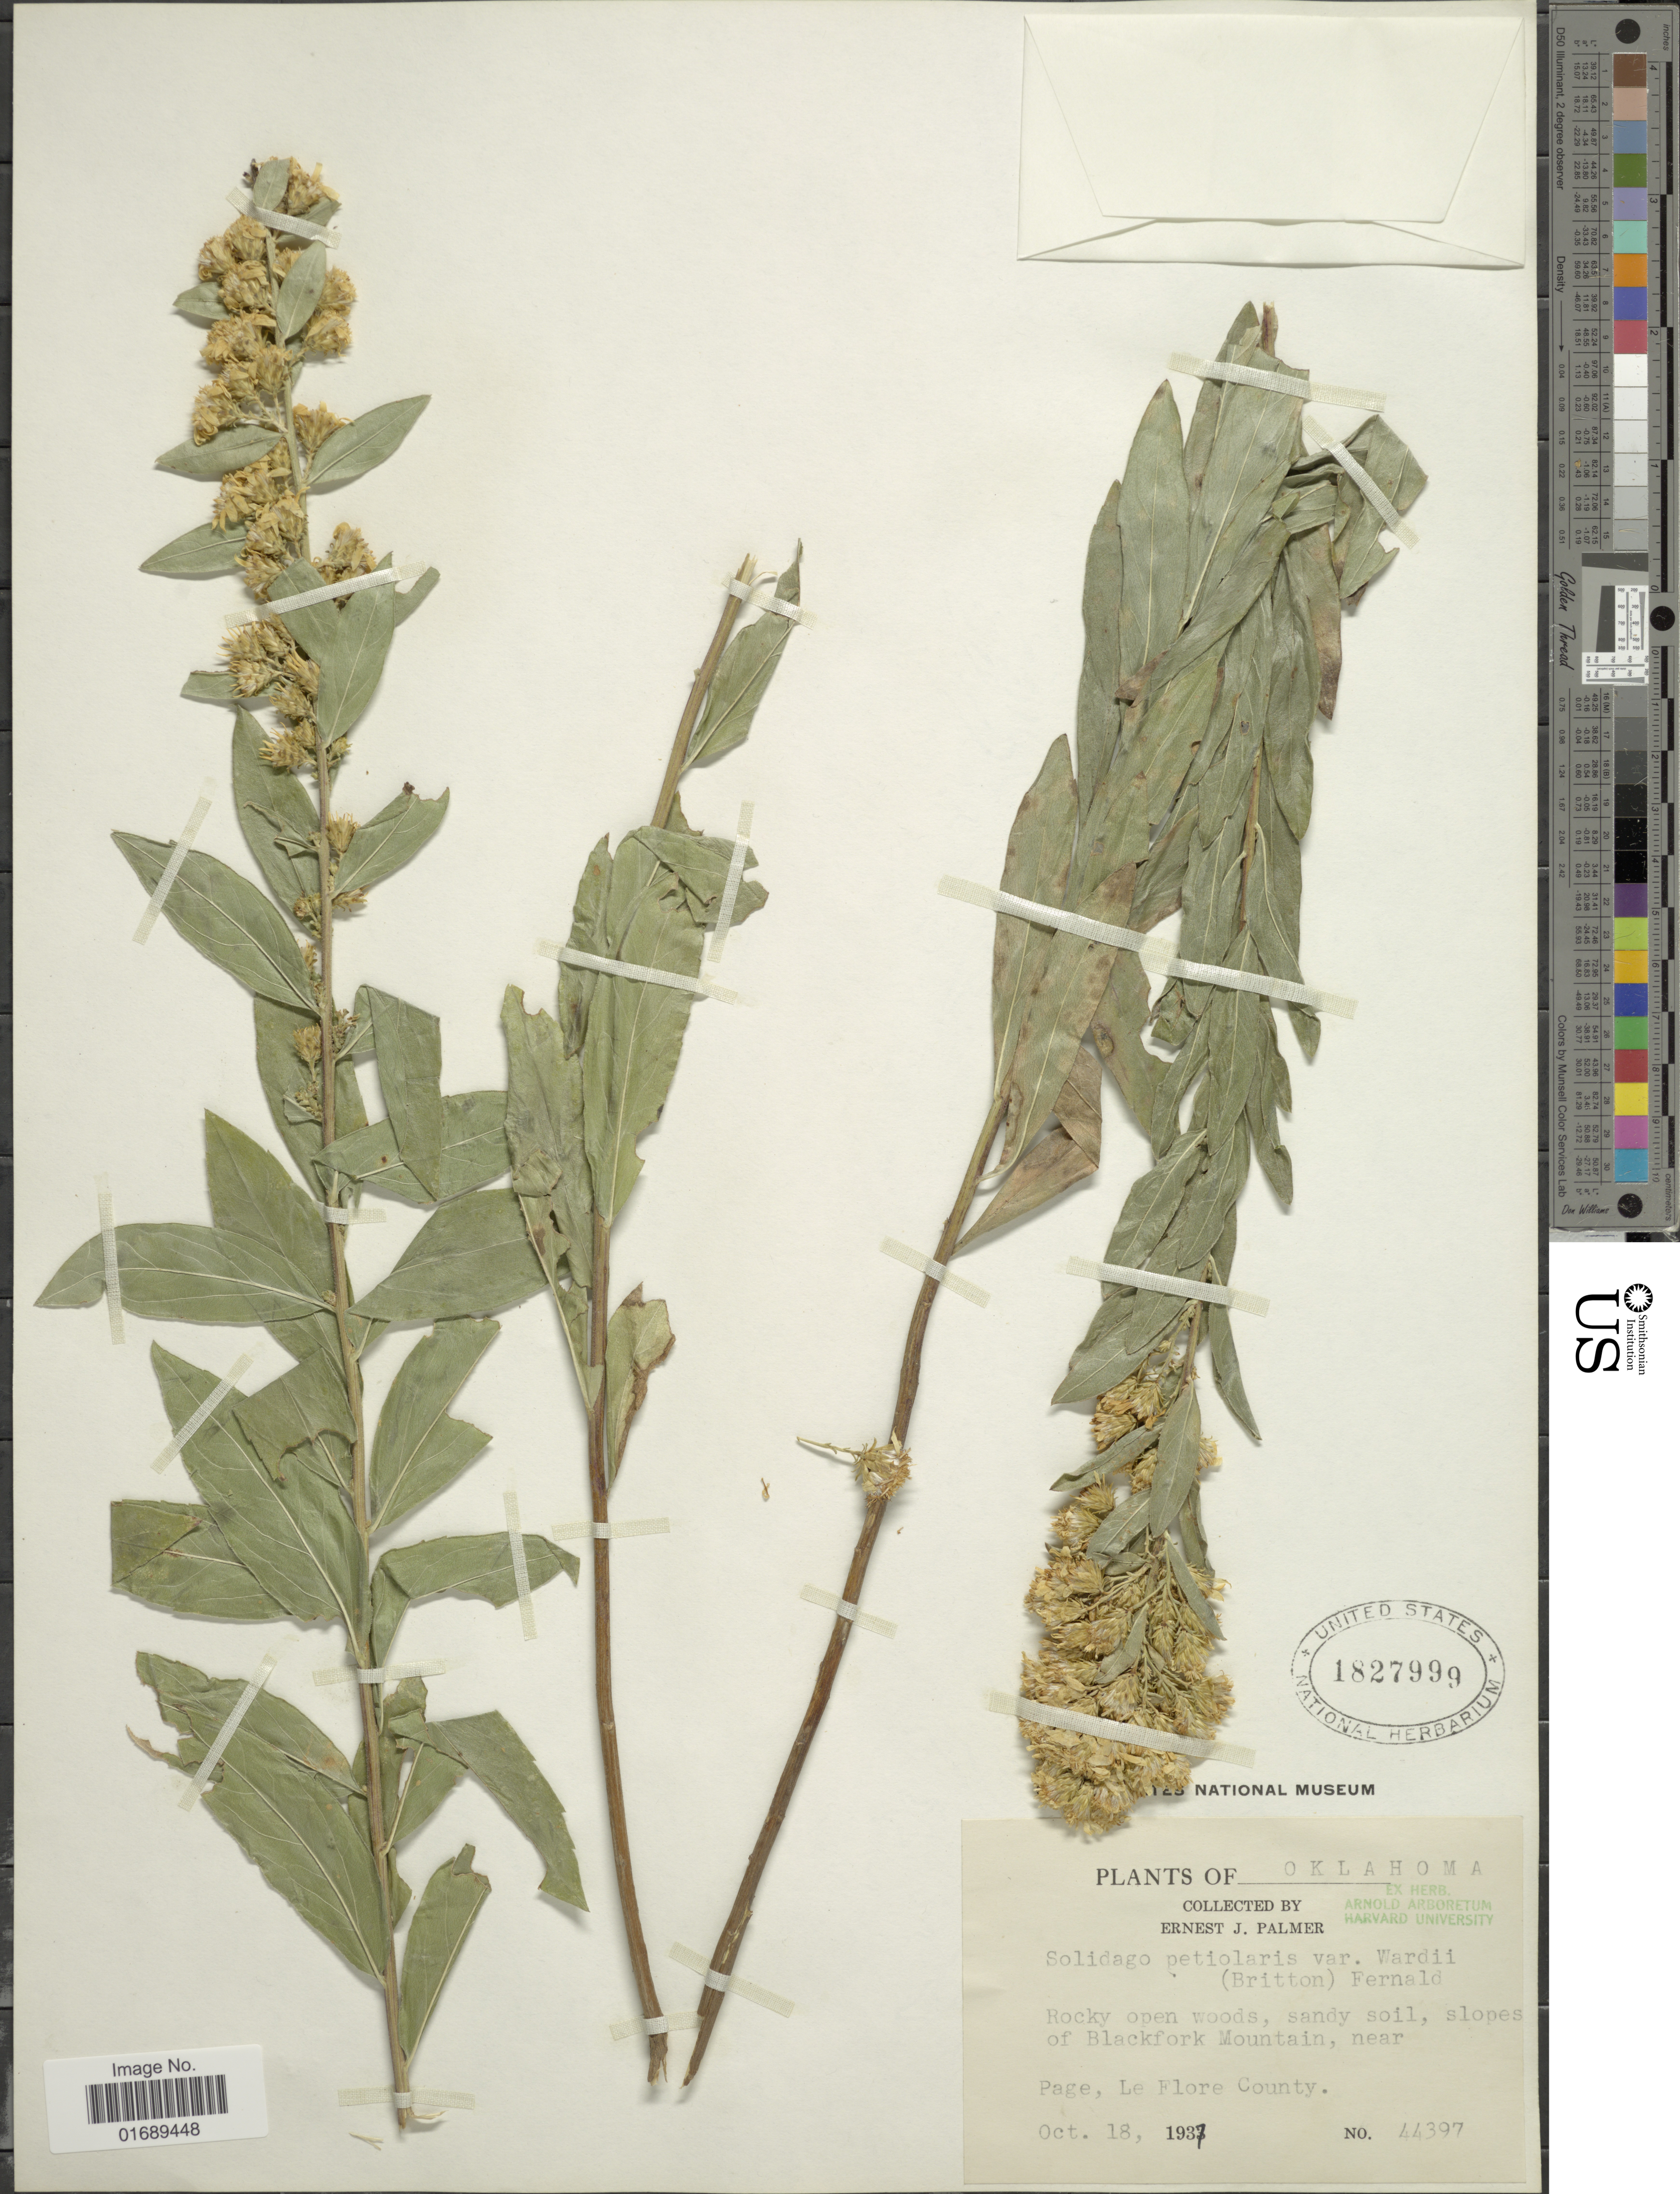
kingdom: Plantae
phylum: Tracheophyta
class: Magnoliopsida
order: Asterales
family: Asteraceae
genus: Solidago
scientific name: Solidago petiolaris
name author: Aiton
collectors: E. J. Palmer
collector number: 44397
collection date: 1937-10-18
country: United States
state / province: Oklahoma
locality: Rocky open woods, sandy soil, slopes of Blackfork Mountain, near Page, Le Flore County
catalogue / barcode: US 1827999